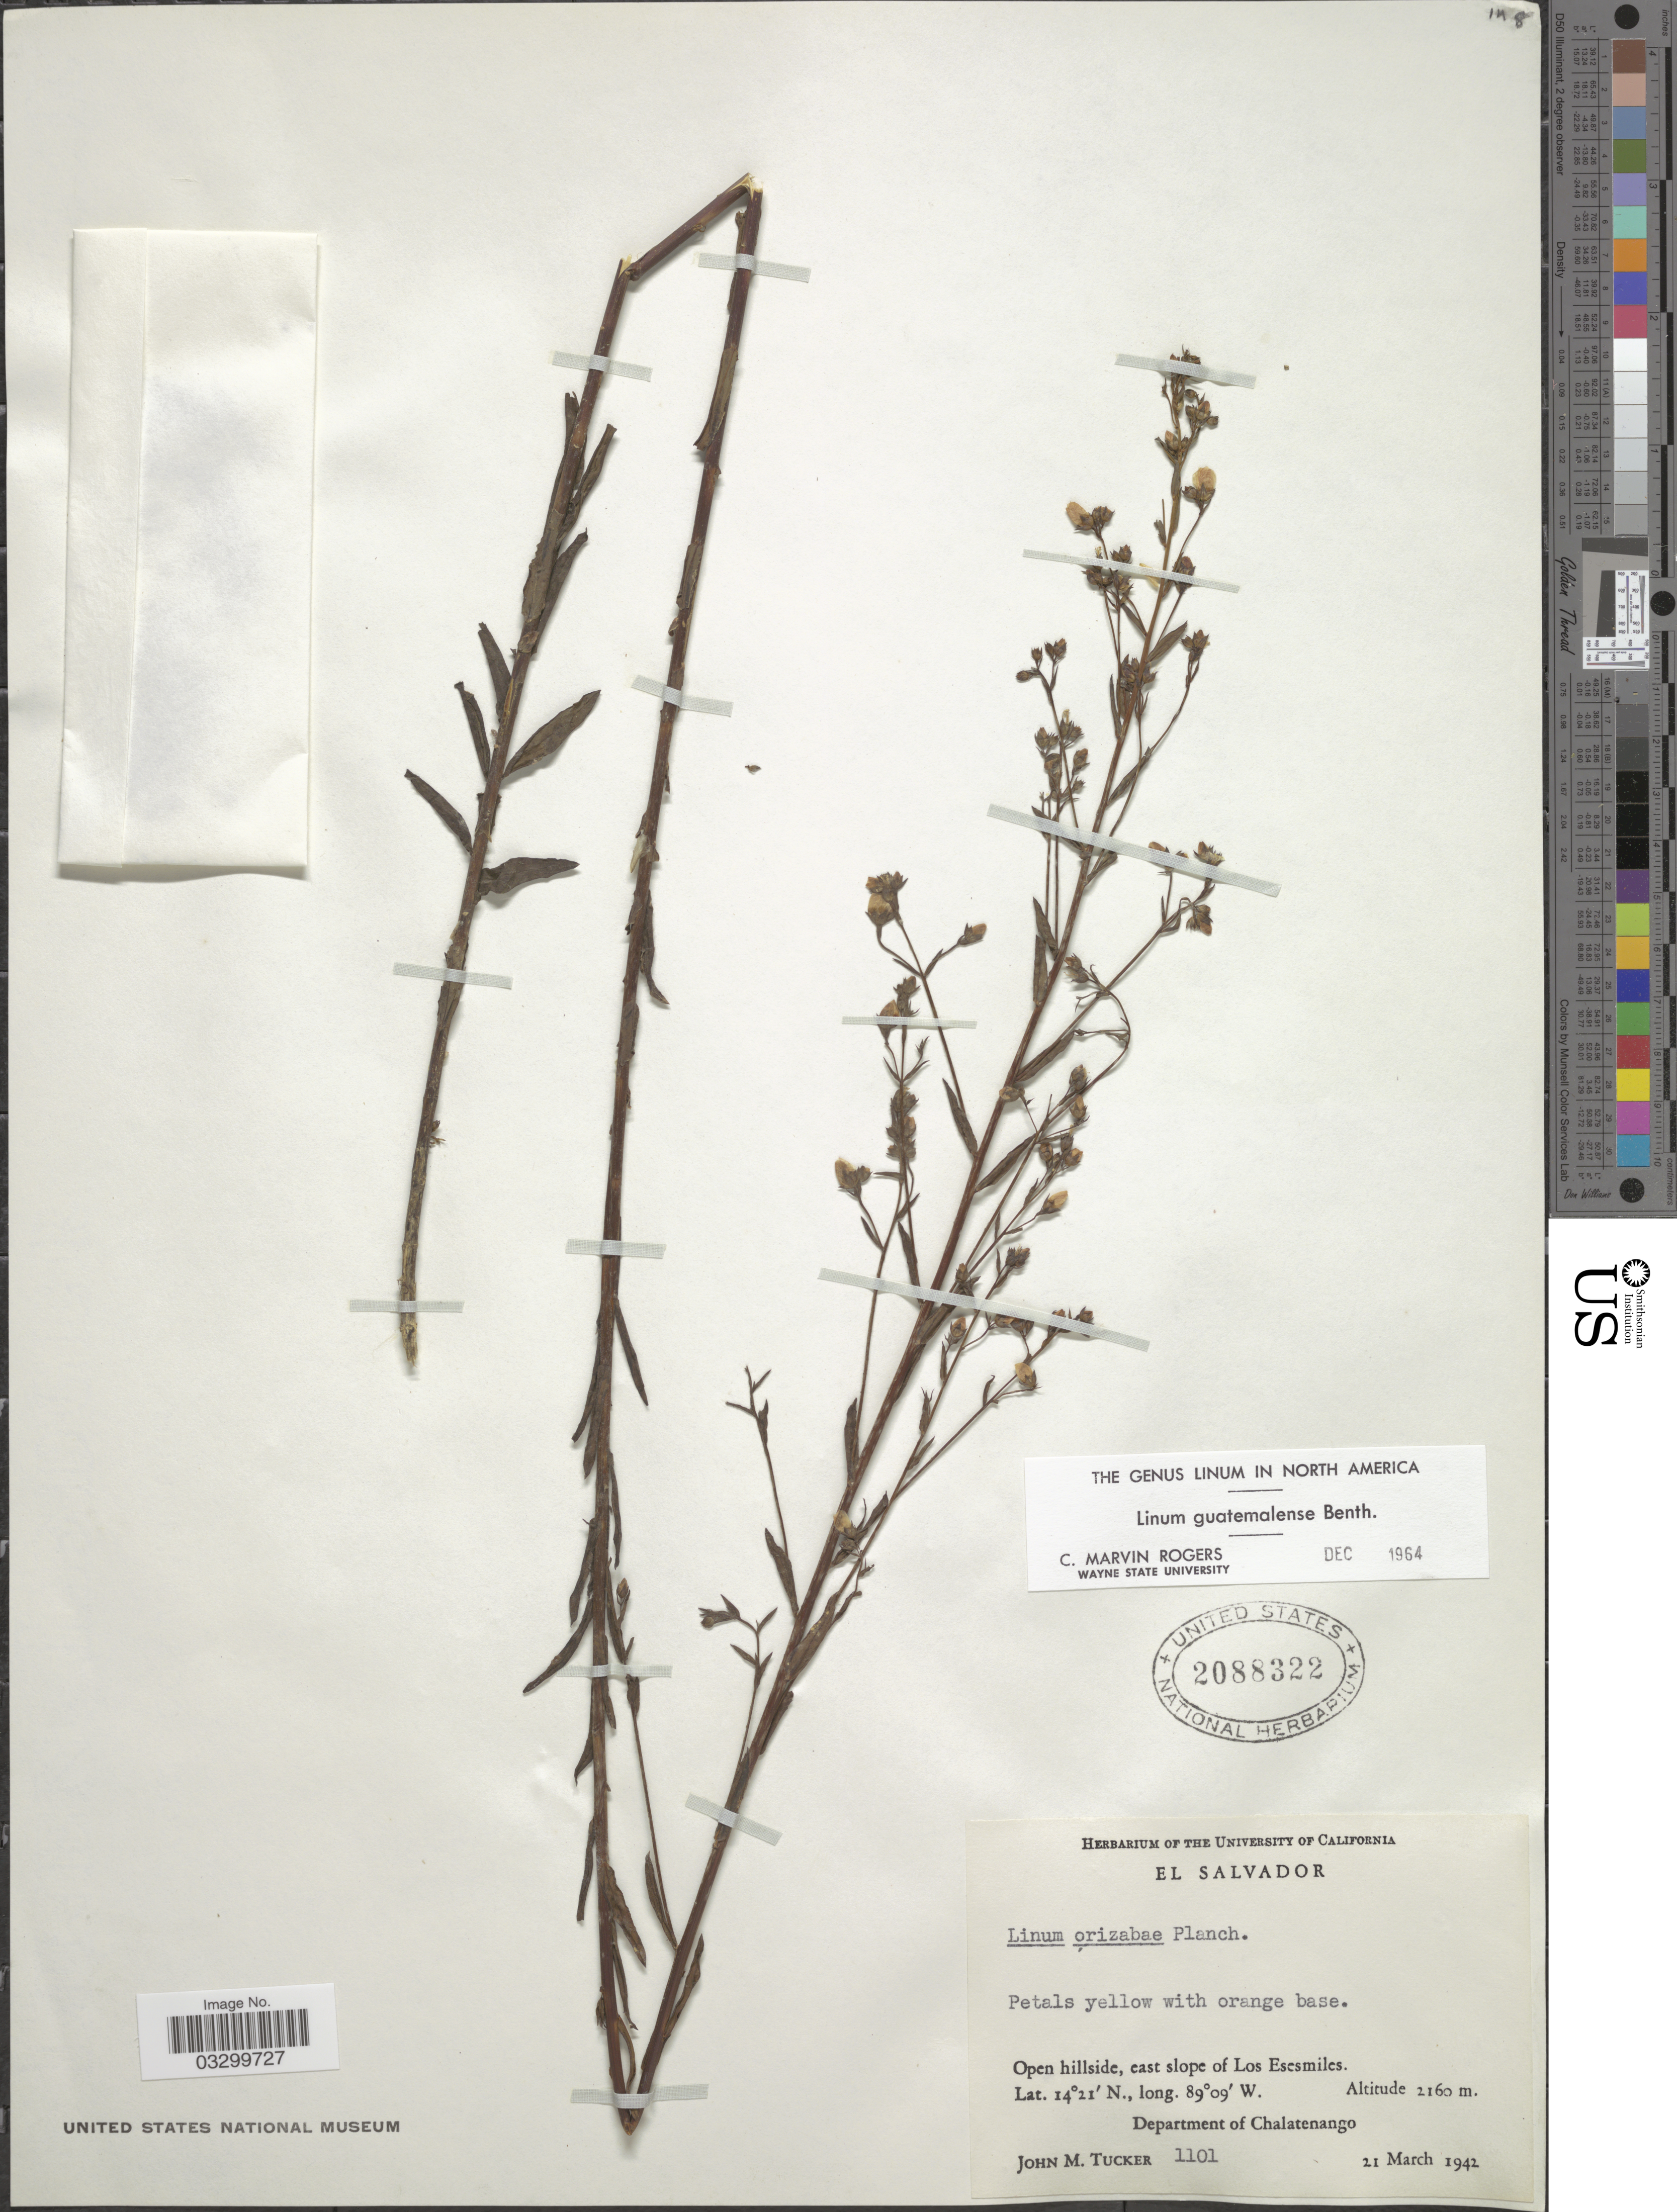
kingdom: Plantae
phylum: Tracheophyta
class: Magnoliopsida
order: Malpighiales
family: Linaceae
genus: Linum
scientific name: Linum guatemalense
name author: Benth.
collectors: J. M. Tucker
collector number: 1101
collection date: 1942-03-21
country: El Salvador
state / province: Chalatenango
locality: Open hillside, east slope of Los Esemiles, Department of Chalatenango.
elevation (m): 2160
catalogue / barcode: US 2088322